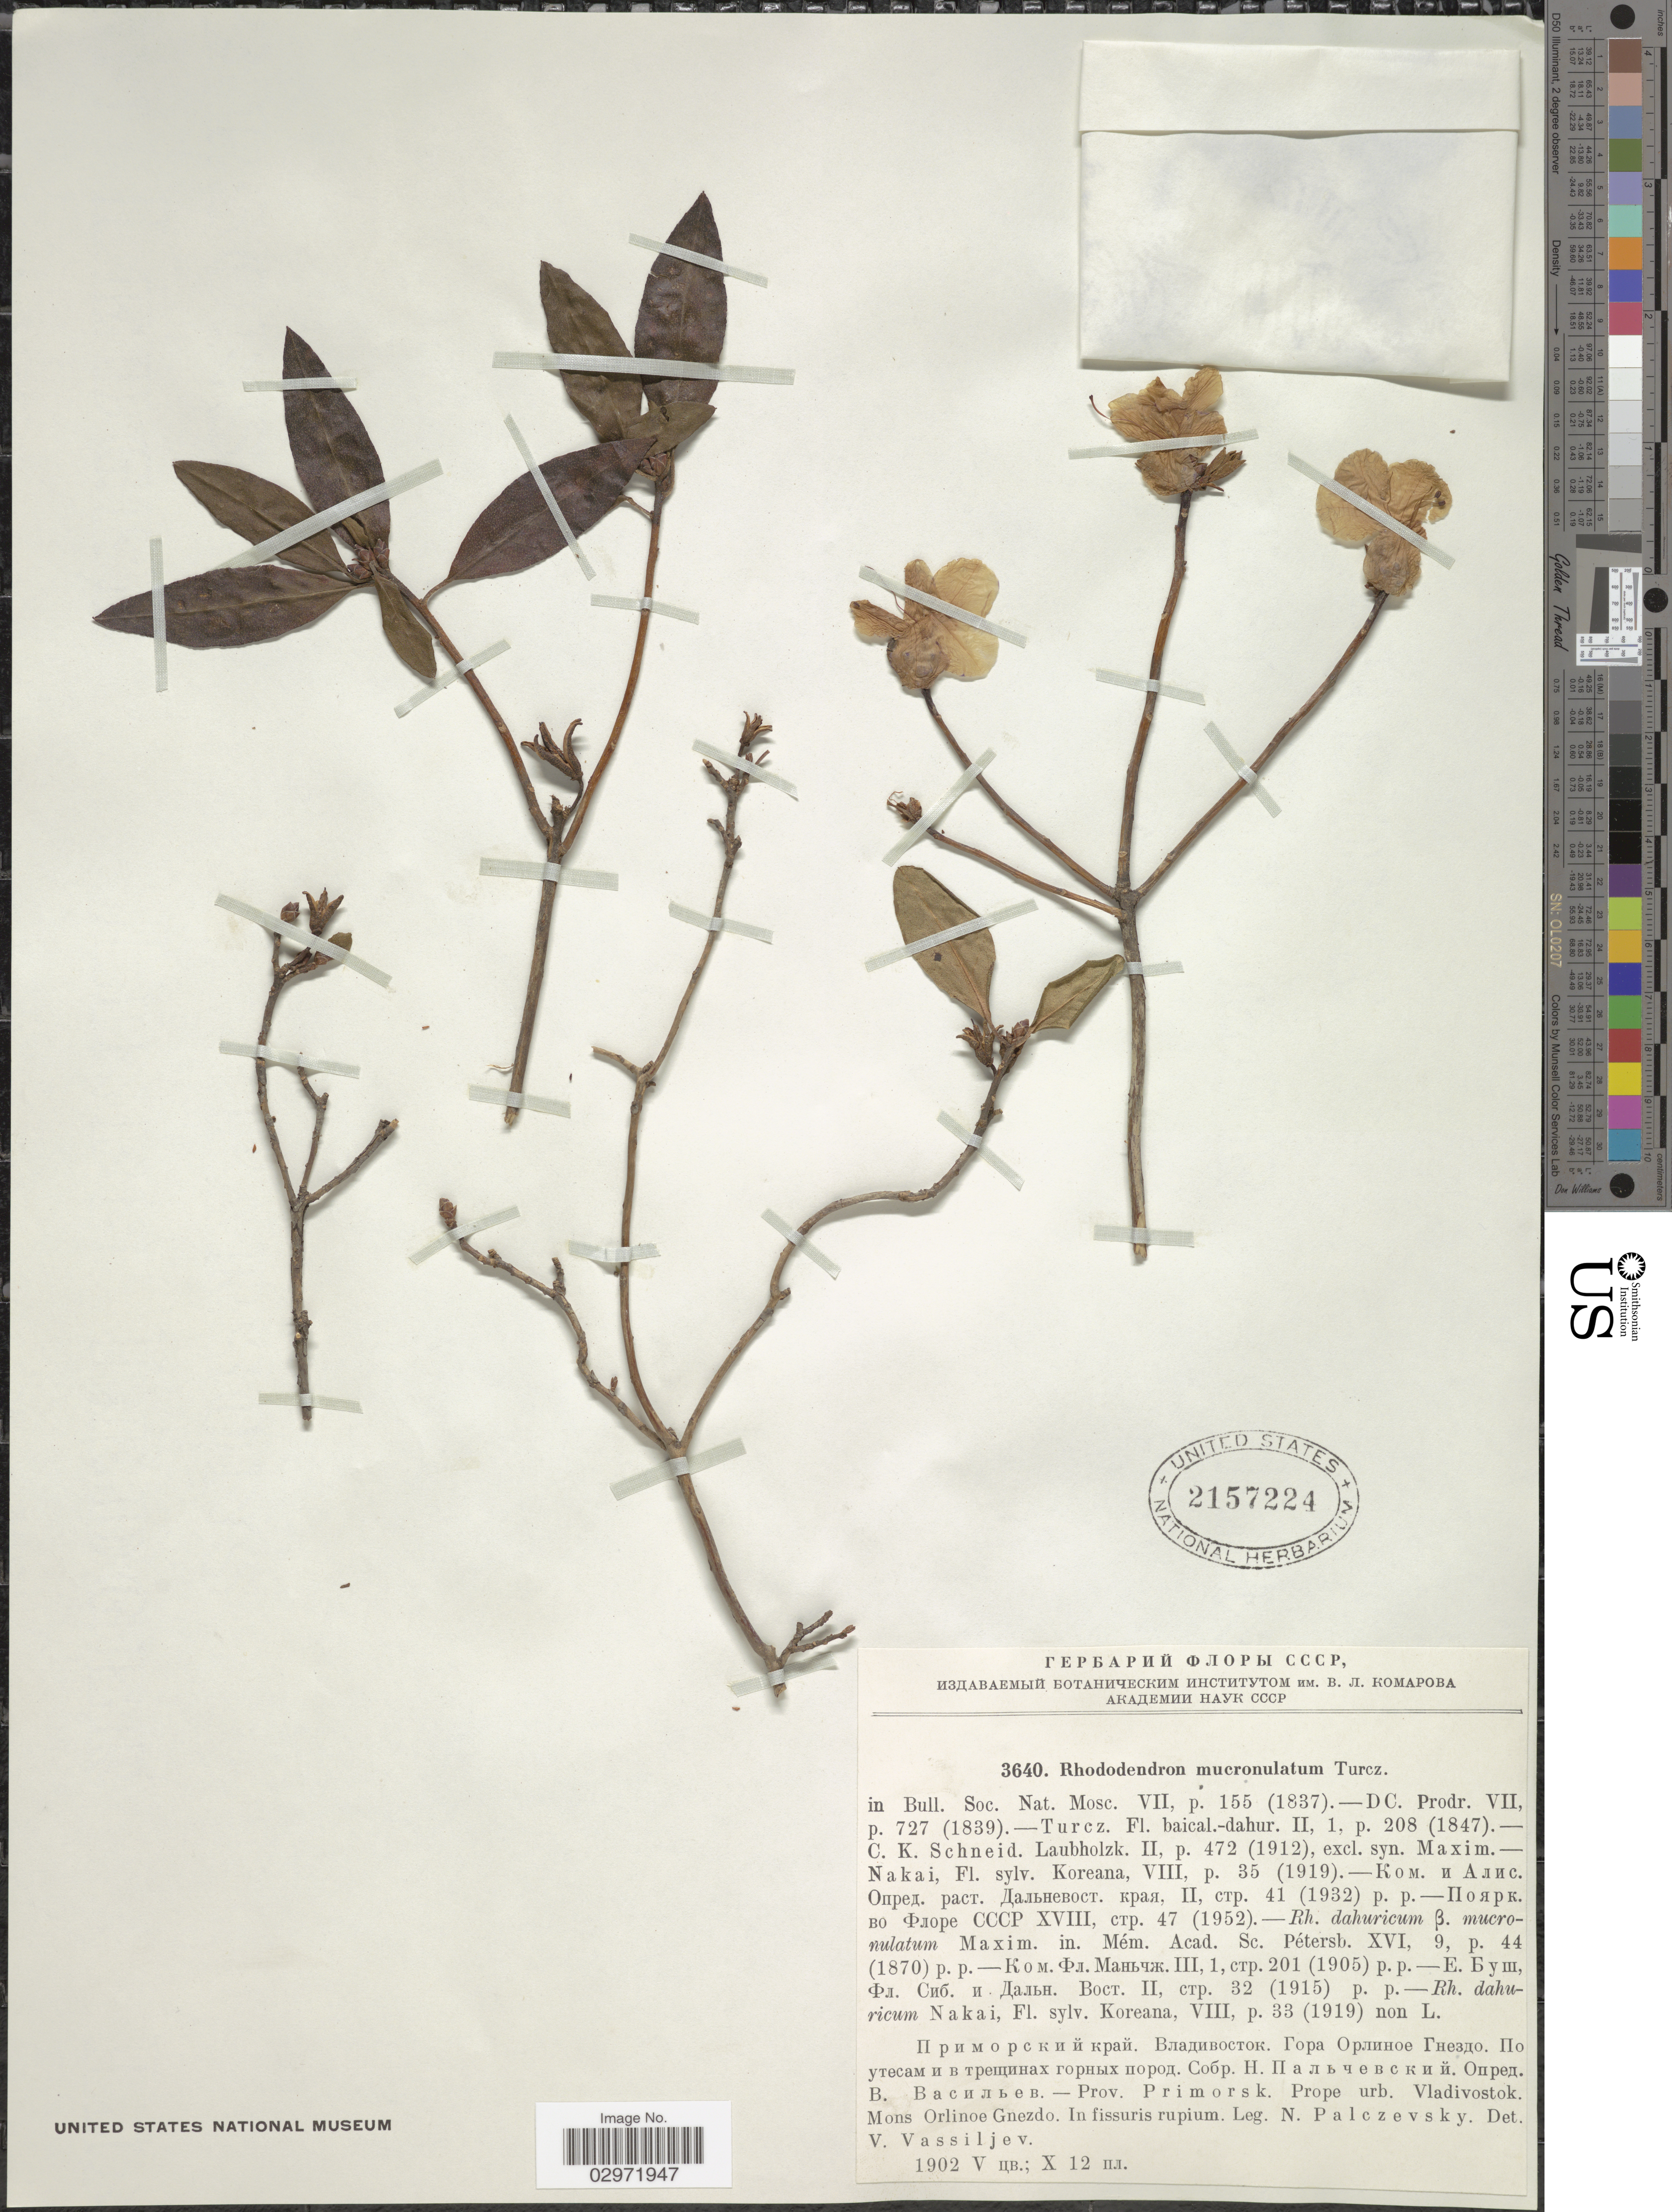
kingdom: Plantae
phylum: Tracheophyta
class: Magnoliopsida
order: Ericales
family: Ericaceae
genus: Rhododendron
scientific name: Rhododendron mucronulatum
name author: Turcz.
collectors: N. Palczevsky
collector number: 3640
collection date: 1902-05/1902-10-12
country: Russian Federation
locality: Prov. Primorsk. Prope urb. Vladivostok. Mons Orlinoe Gnedzo.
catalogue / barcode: US 2157224